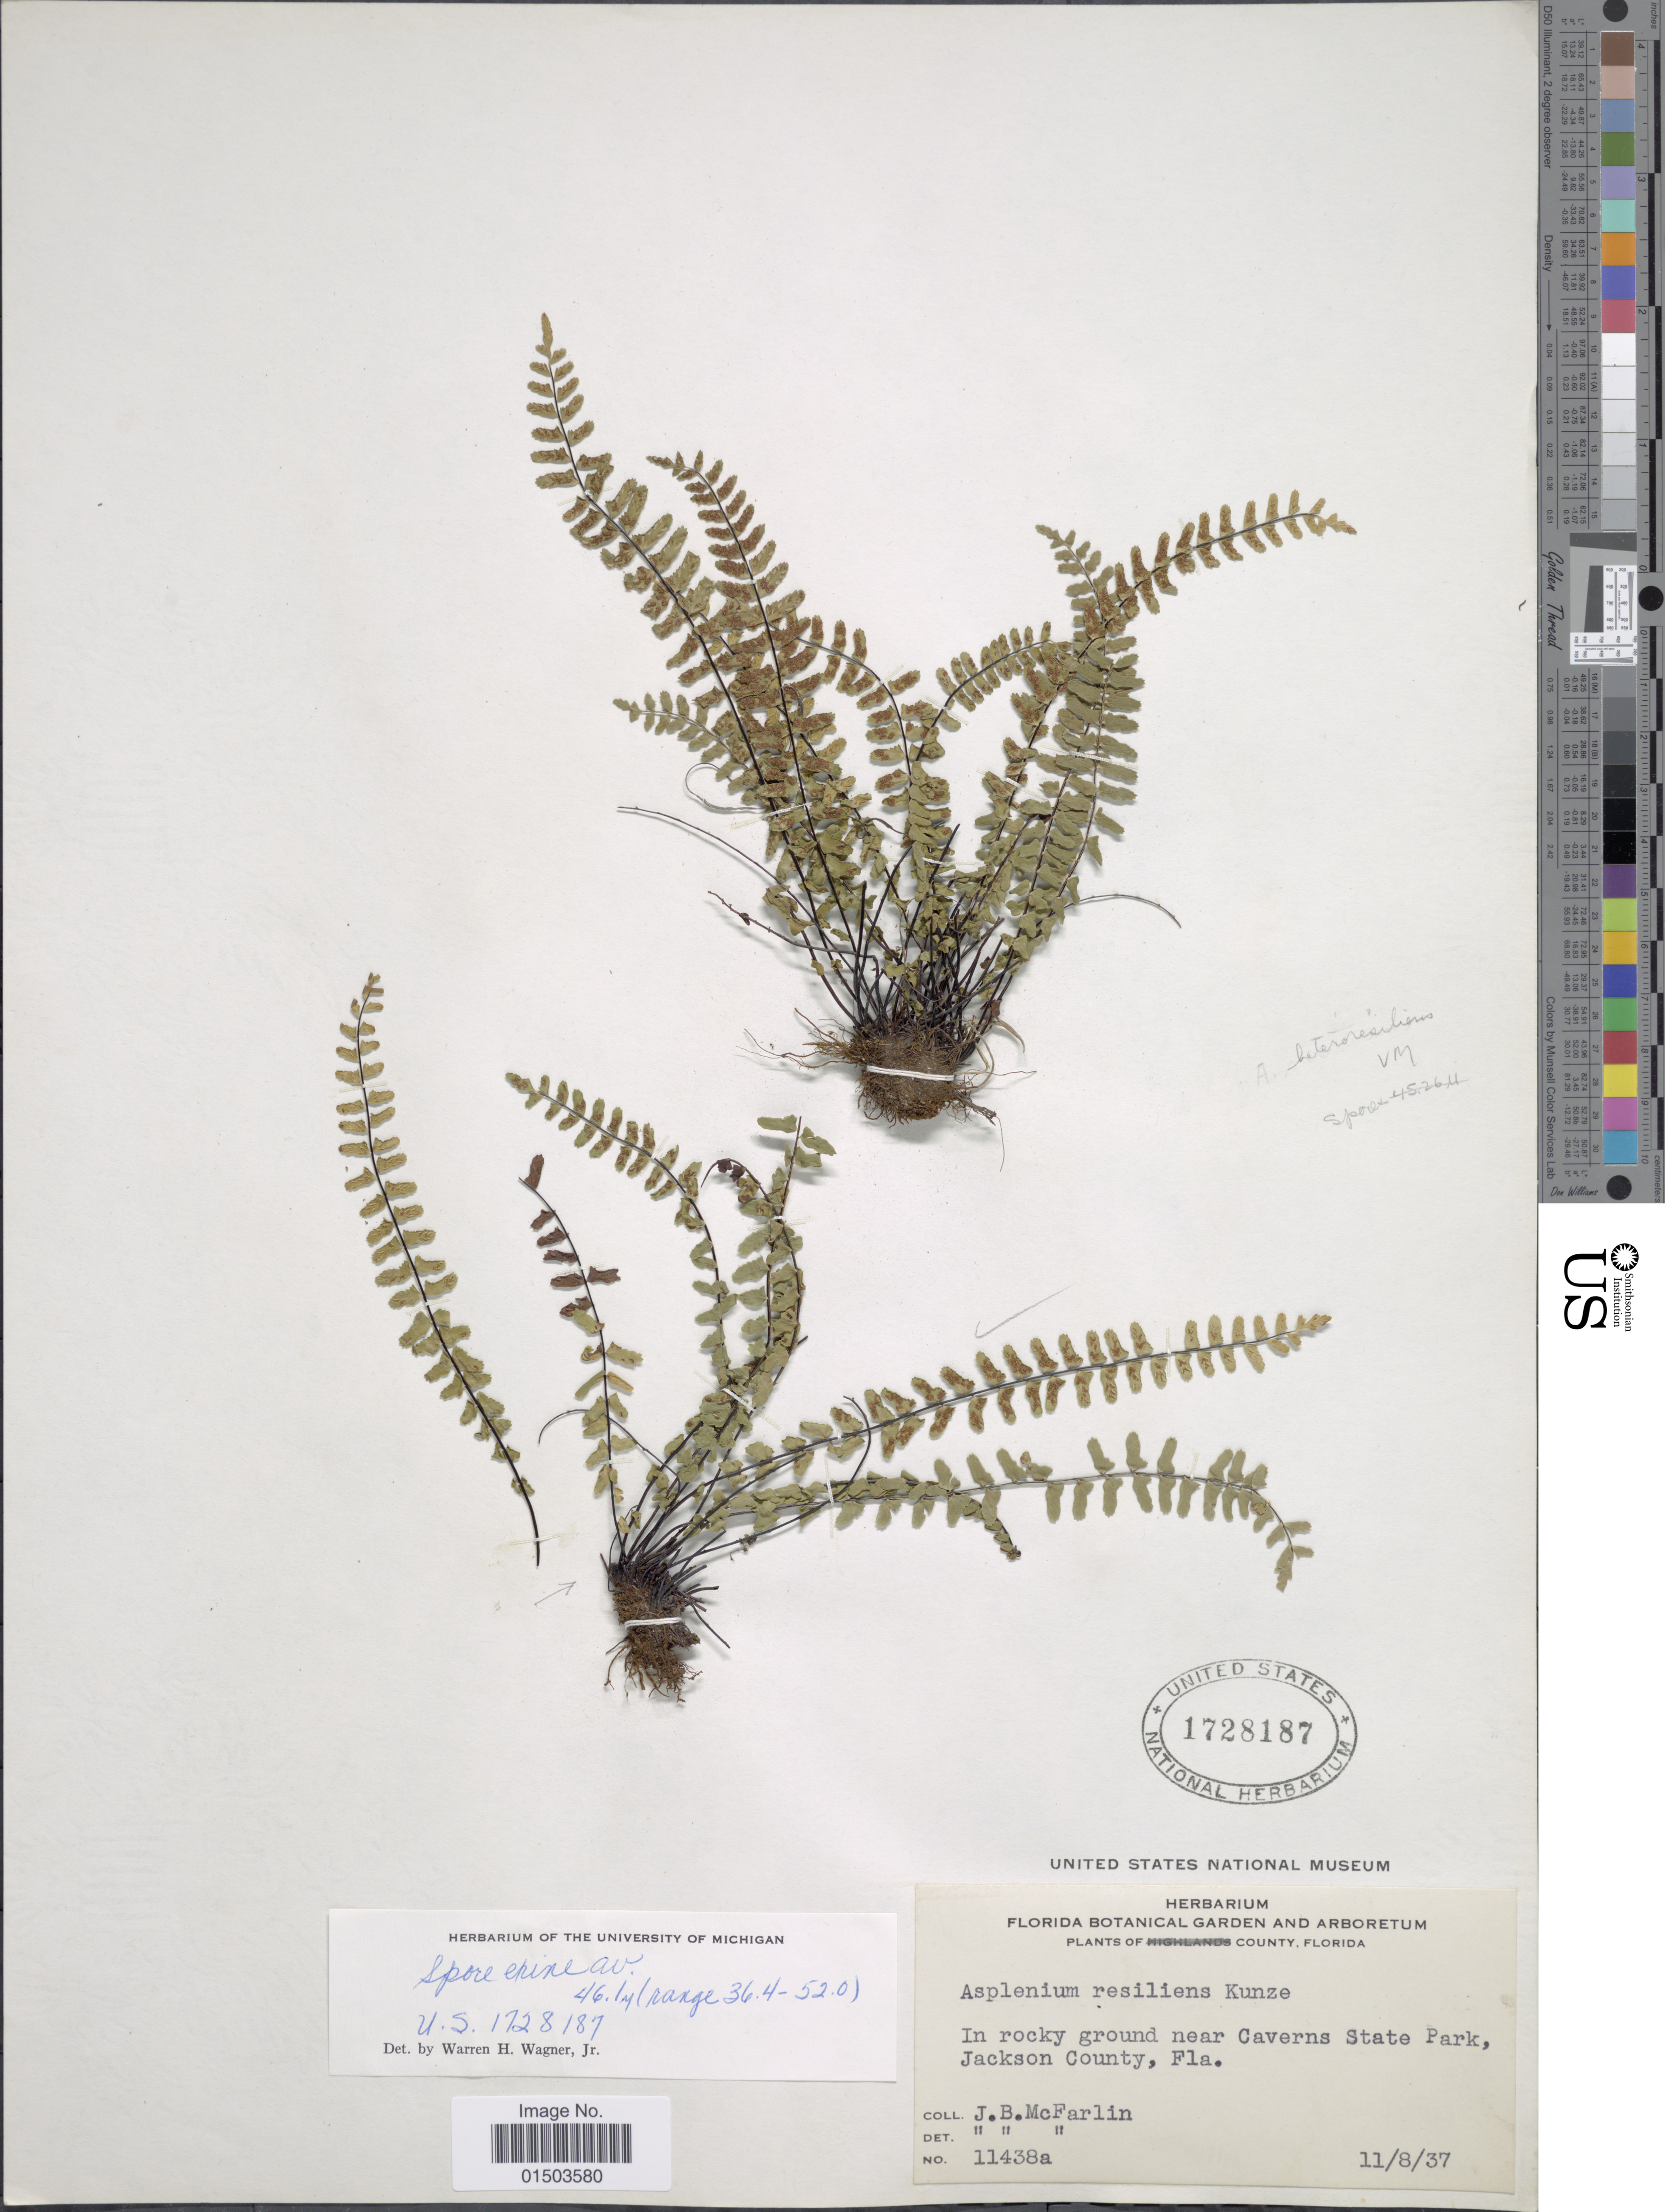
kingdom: Plantae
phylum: Tracheophyta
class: Polypodiopsida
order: Polypodiales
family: Aspleniaceae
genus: Asplenium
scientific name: Asplenium x heteroresiliens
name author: W.H. Wagner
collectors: J. McFarlin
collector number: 11438a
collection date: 1937-11-08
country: United States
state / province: Florida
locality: County, Florida. In rocky ground near Caverns State Park, Jackson County, Fla.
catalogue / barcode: US 1728187